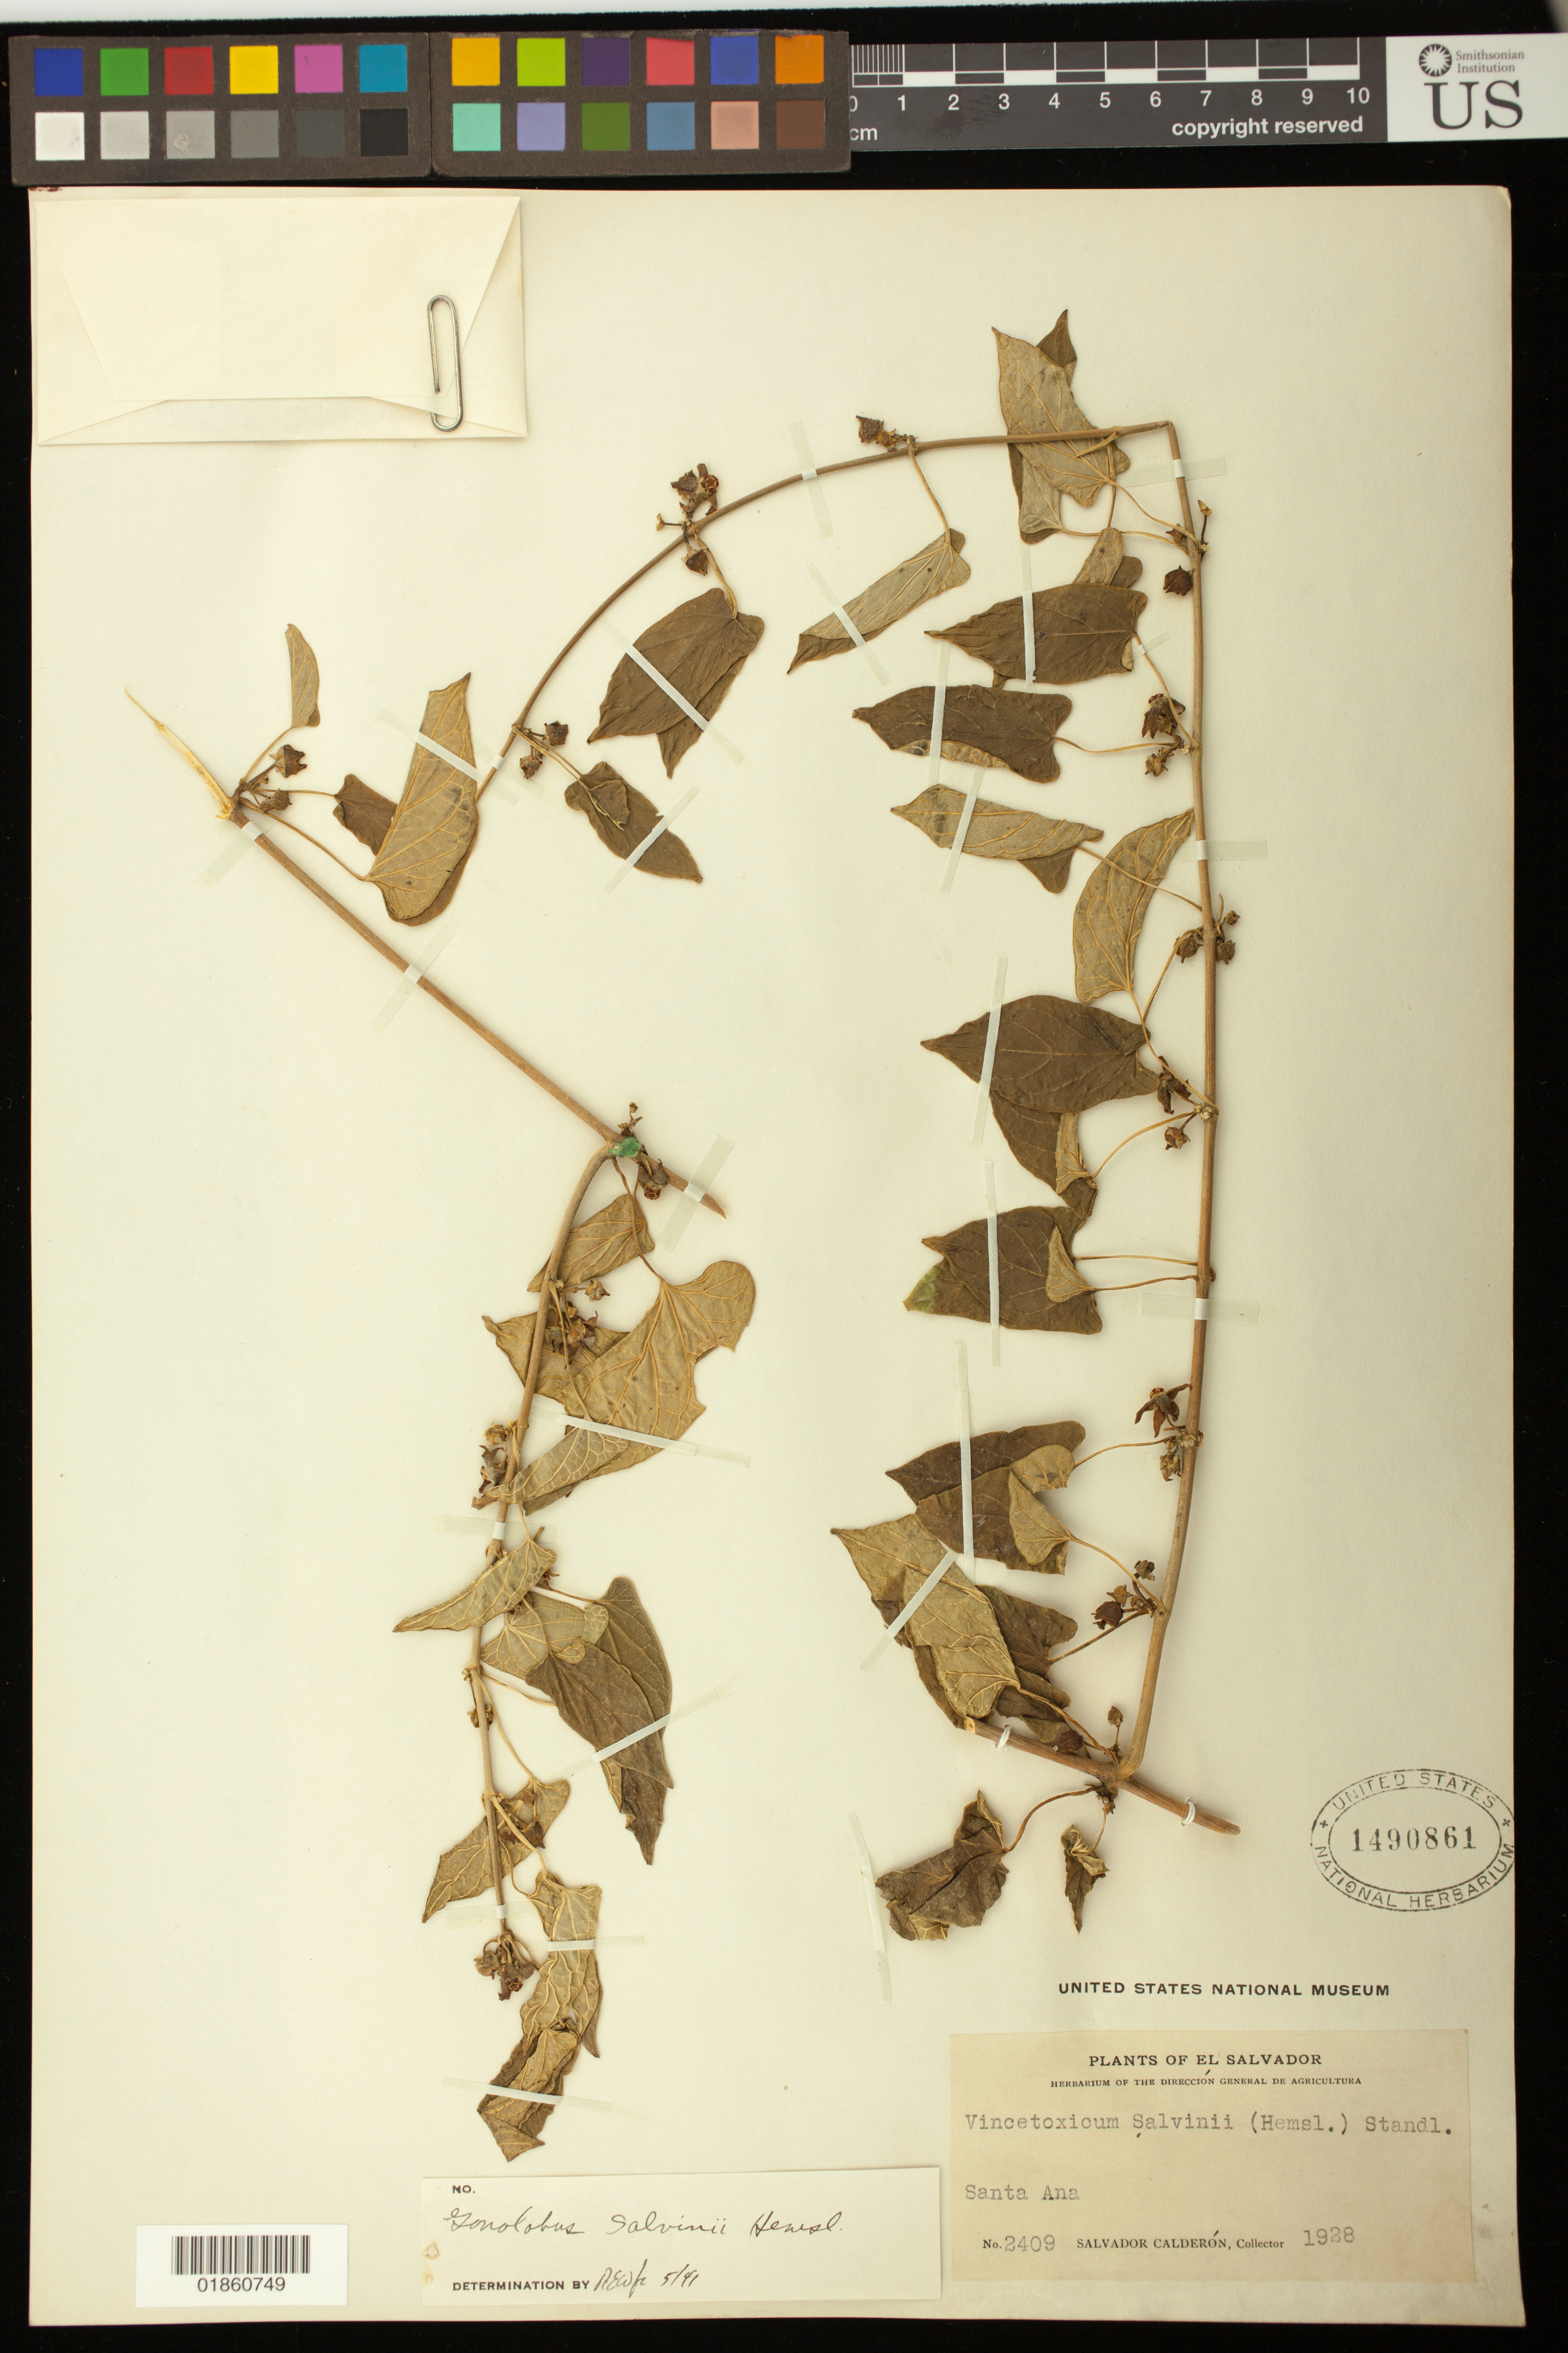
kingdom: Plantae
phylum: Tracheophyta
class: Magnoliopsida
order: Gentianales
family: Apocynaceae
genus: Gonolobus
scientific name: Gonolobus salvinii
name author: Hemsl.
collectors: S. Calderón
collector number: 2409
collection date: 1928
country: El Salvador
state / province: Santa Ana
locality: Santa Ana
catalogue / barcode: US 1490861